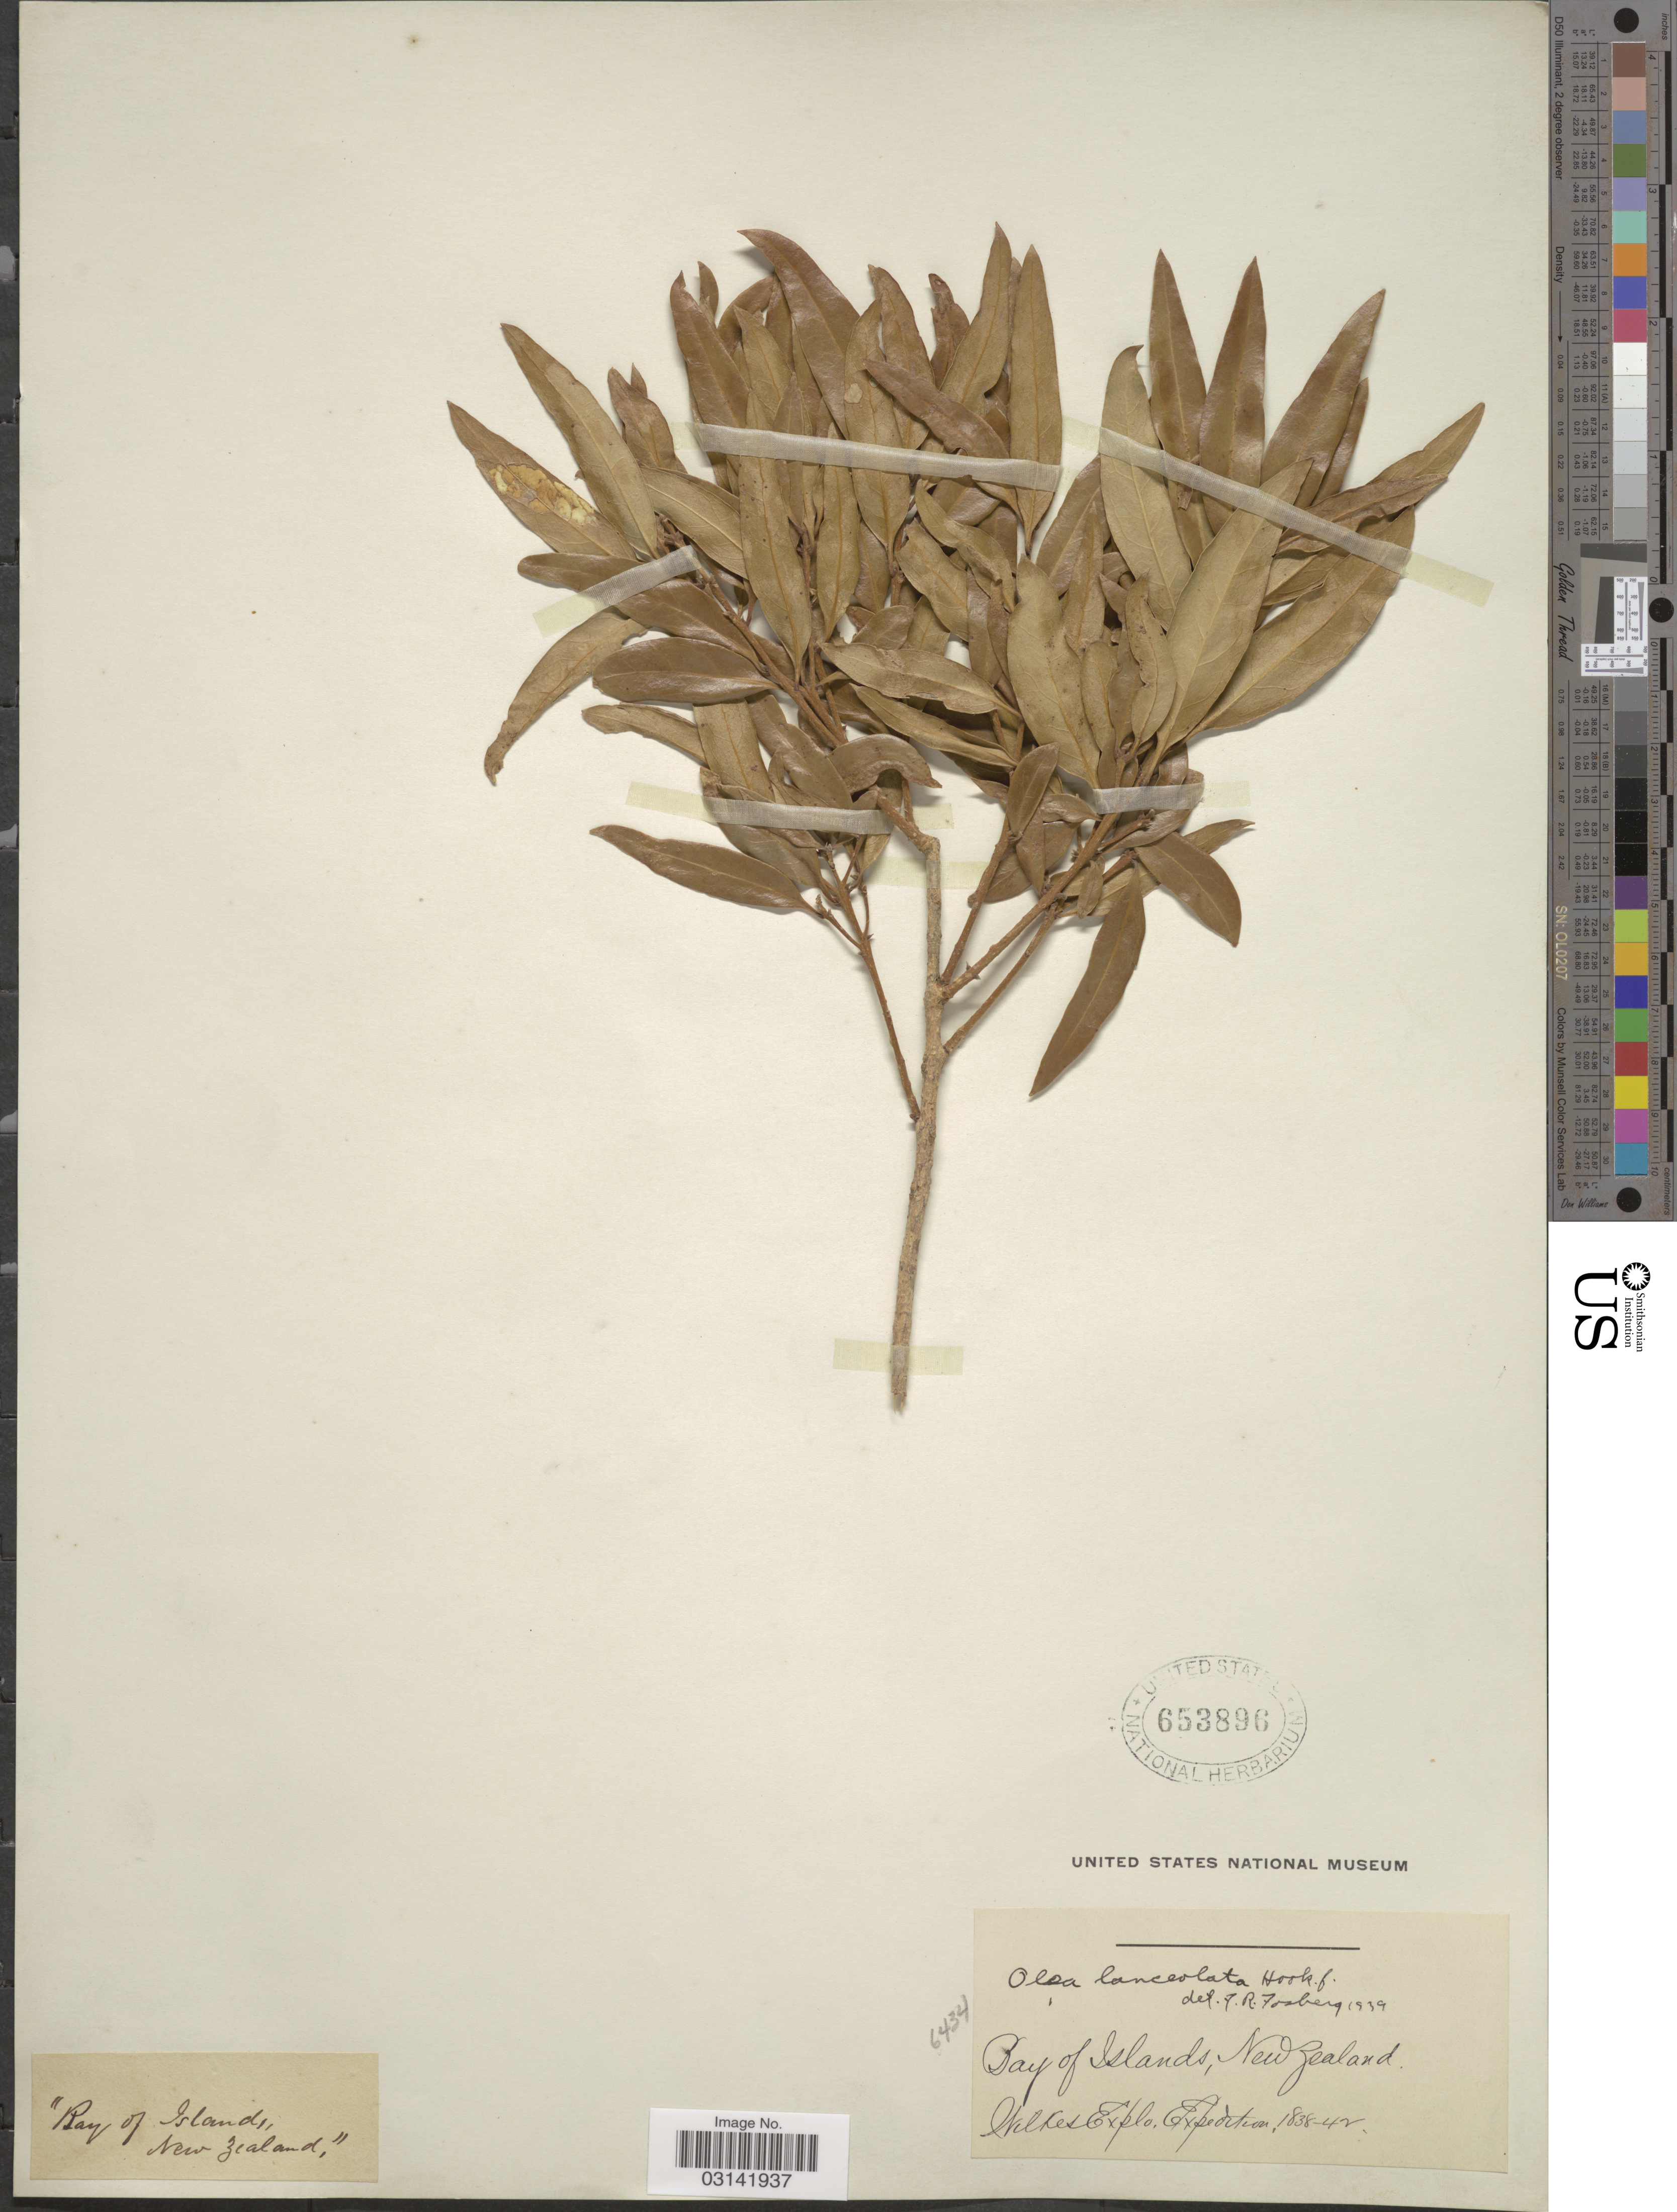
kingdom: Plantae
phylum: Tracheophyta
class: Magnoliopsida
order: Lamiales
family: Oleaceae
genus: Olea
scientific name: Olea lanceolata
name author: Hook. f.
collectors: Wilkes Explor. Exped.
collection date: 1838/1842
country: New Zealand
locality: Bay of Islands.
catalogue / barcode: US 653896